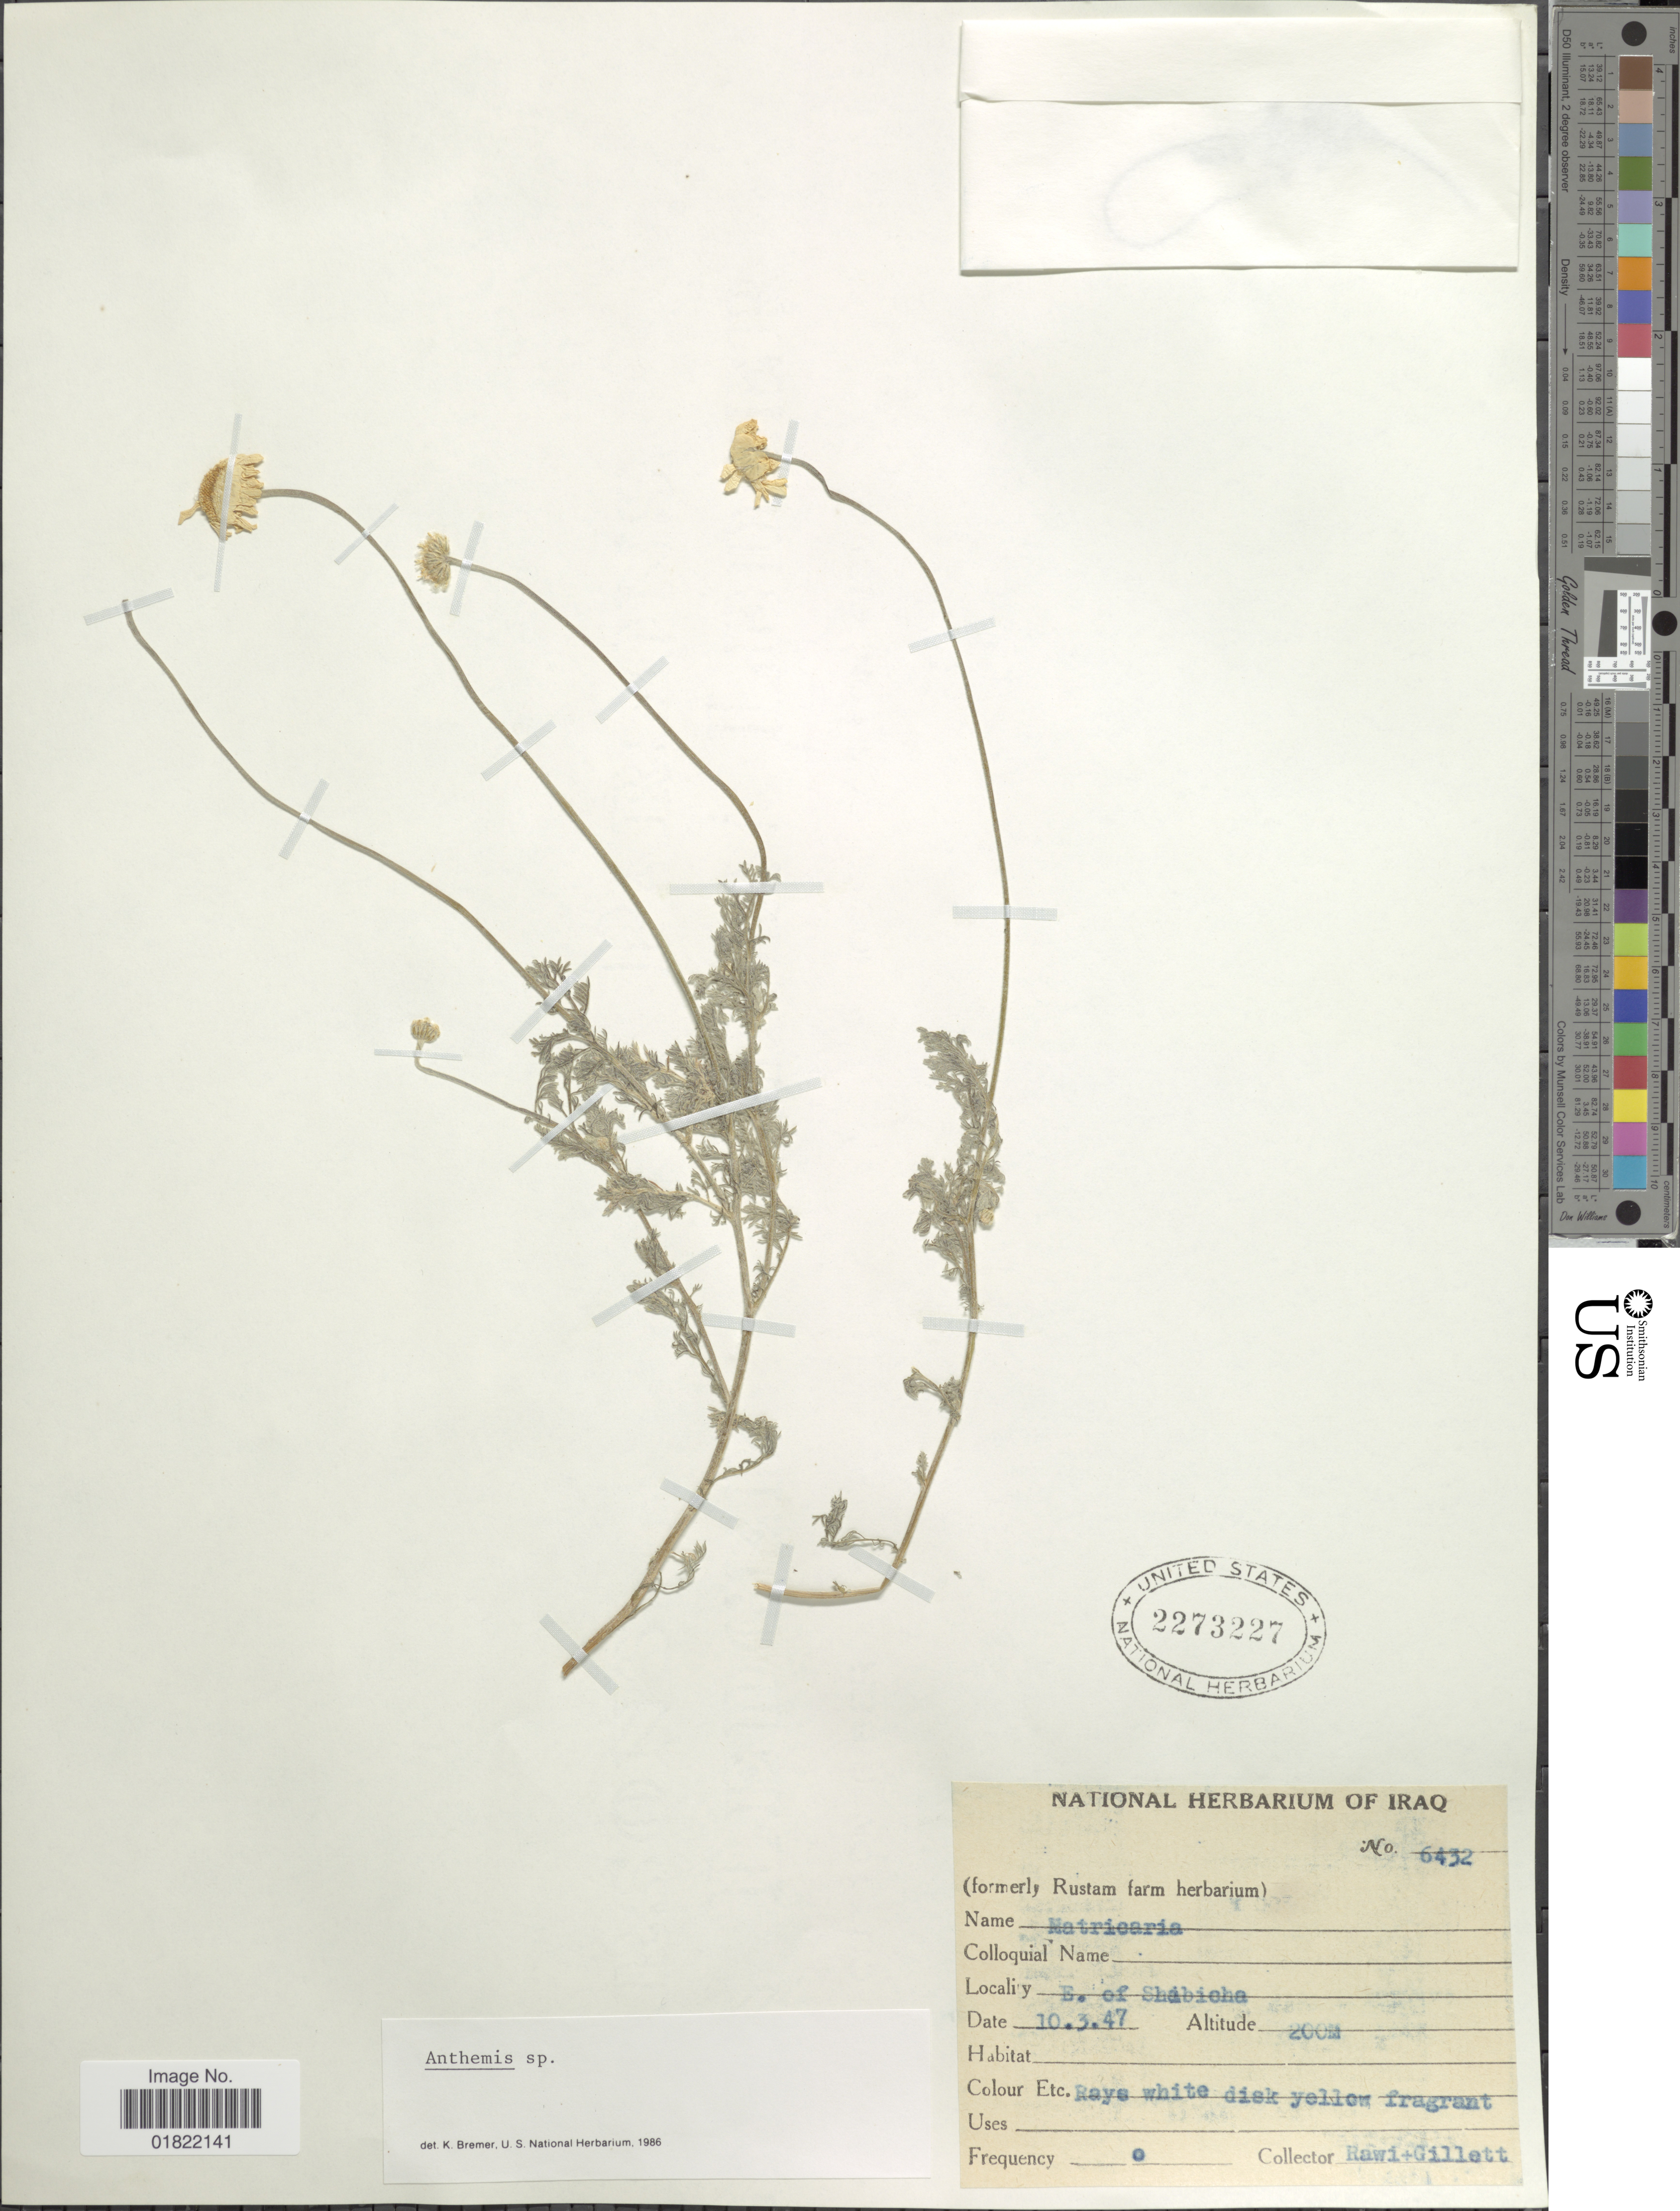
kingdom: Plantae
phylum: Tracheophyta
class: Magnoliopsida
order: Asterales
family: Asteraceae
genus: Anthemis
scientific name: Anthemis sp.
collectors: -. Rawi & Gillett, --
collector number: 6432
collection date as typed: Transcribed d/m/y: 10/3/47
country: Iraq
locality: E. of Shibicha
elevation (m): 200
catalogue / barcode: US 2273227